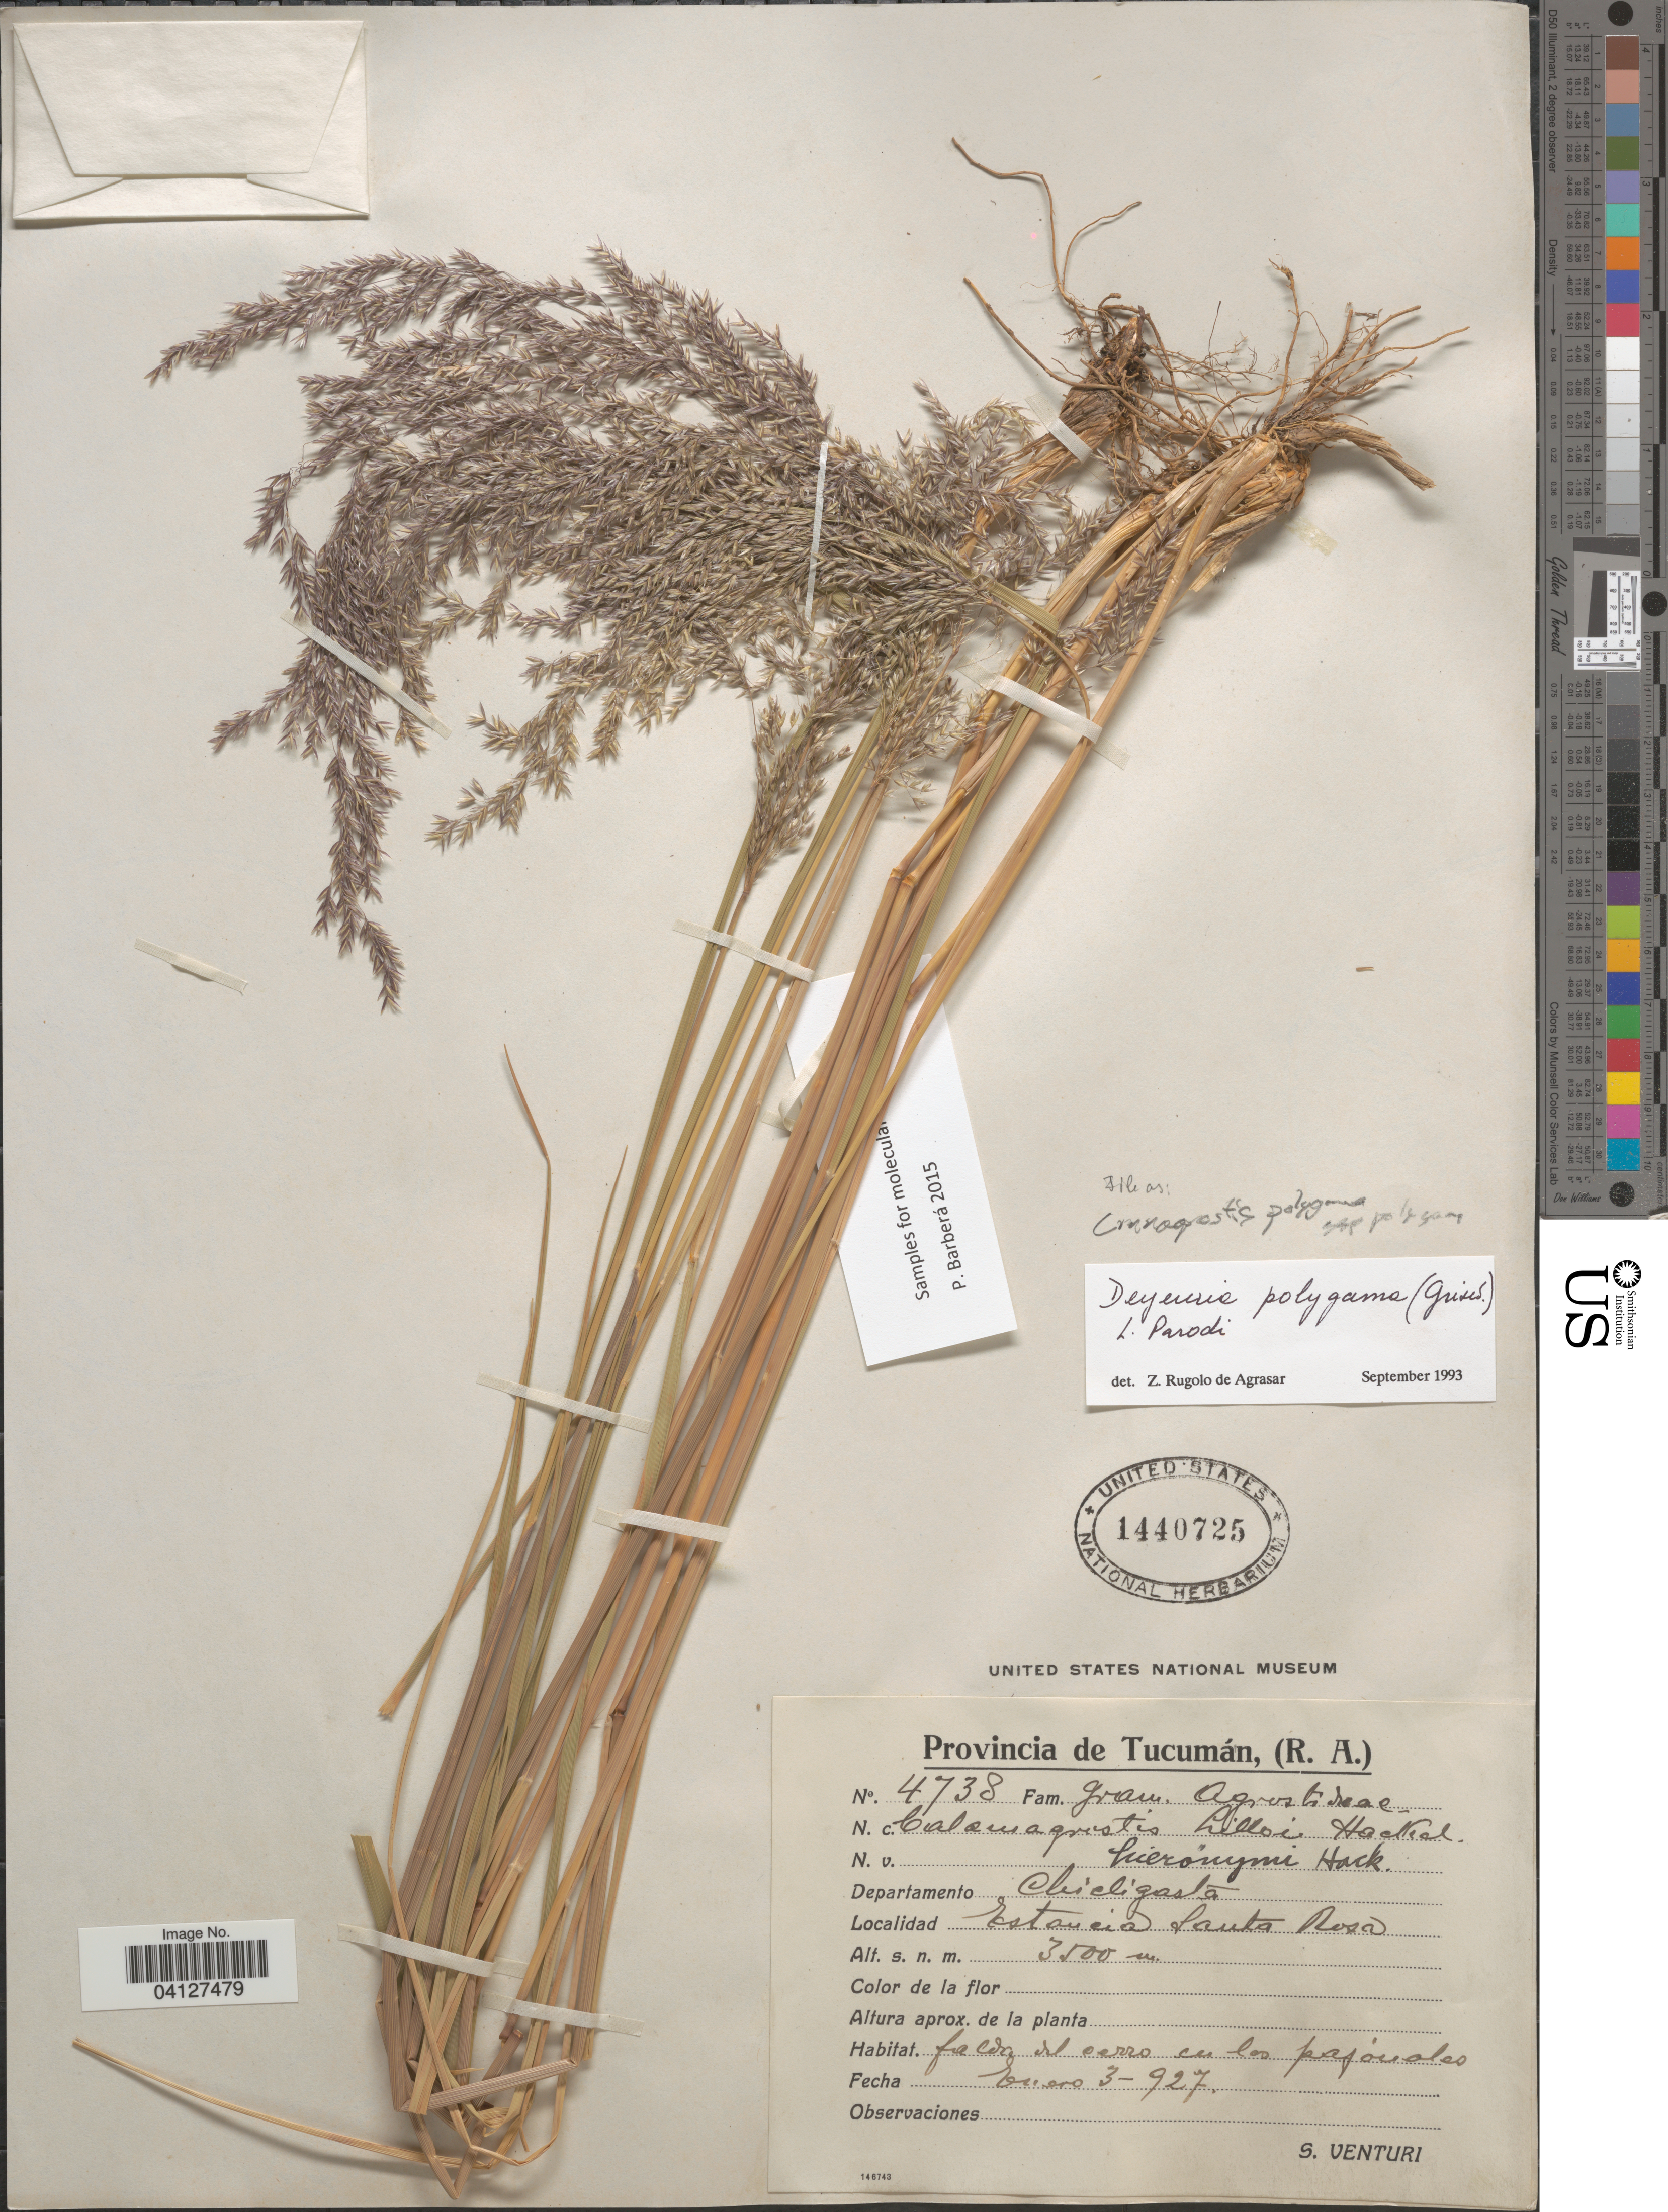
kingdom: Plantae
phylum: Tracheophyta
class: Liliopsida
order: Poales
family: Poaceae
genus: Cinnagrostis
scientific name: Cinnagrostis polygama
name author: Griseb.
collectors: S. Venturi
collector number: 4738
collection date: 1927-01-03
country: Argentina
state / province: Tucuman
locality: Departamento Chicligasta. Estancia Santa Rosa.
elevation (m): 3500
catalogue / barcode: US 1440725